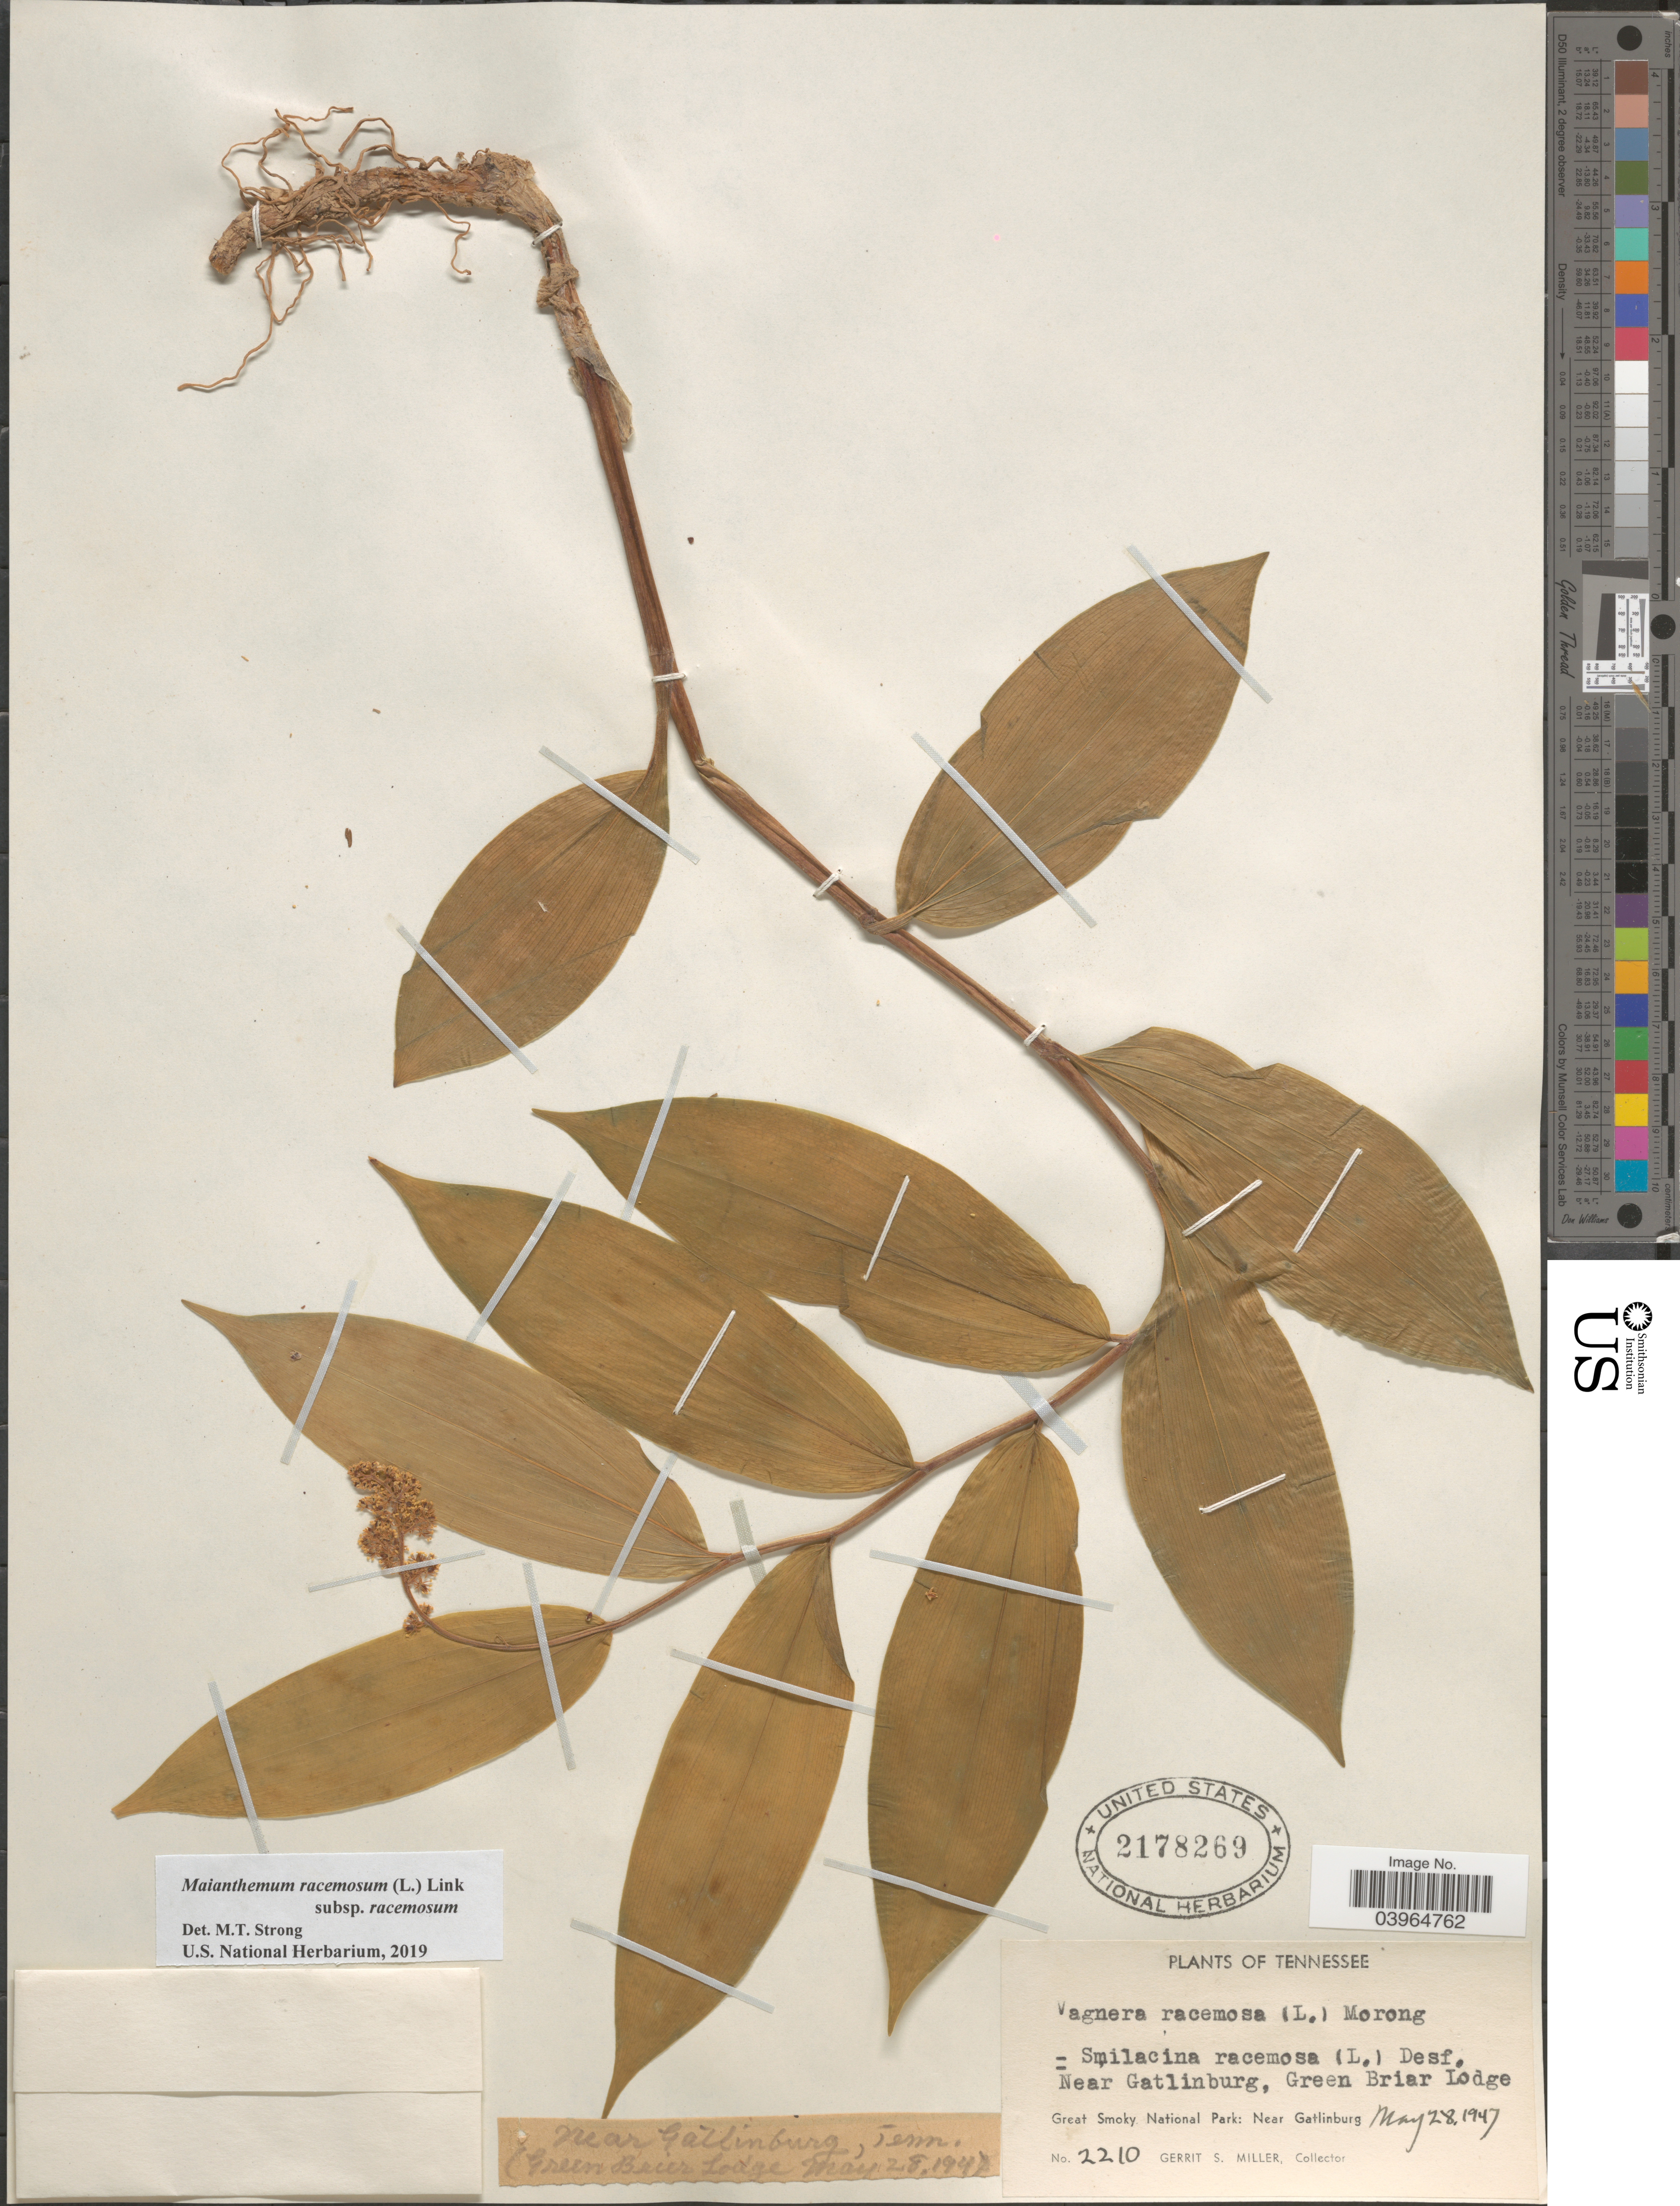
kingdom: Plantae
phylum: Tracheophyta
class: Liliopsida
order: Asparagales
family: Asparagaceae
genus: Maianthemum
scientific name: Maianthemum racemosum subsp. racemosum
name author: (L.) Link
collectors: G. S. Miller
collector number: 2210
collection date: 1947-05-28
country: United States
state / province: Tennessee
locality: Near Gatlinburg, Green Briar Lodge. Great Smoky National Park: Near Gatlinburg.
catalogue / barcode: US 2178269